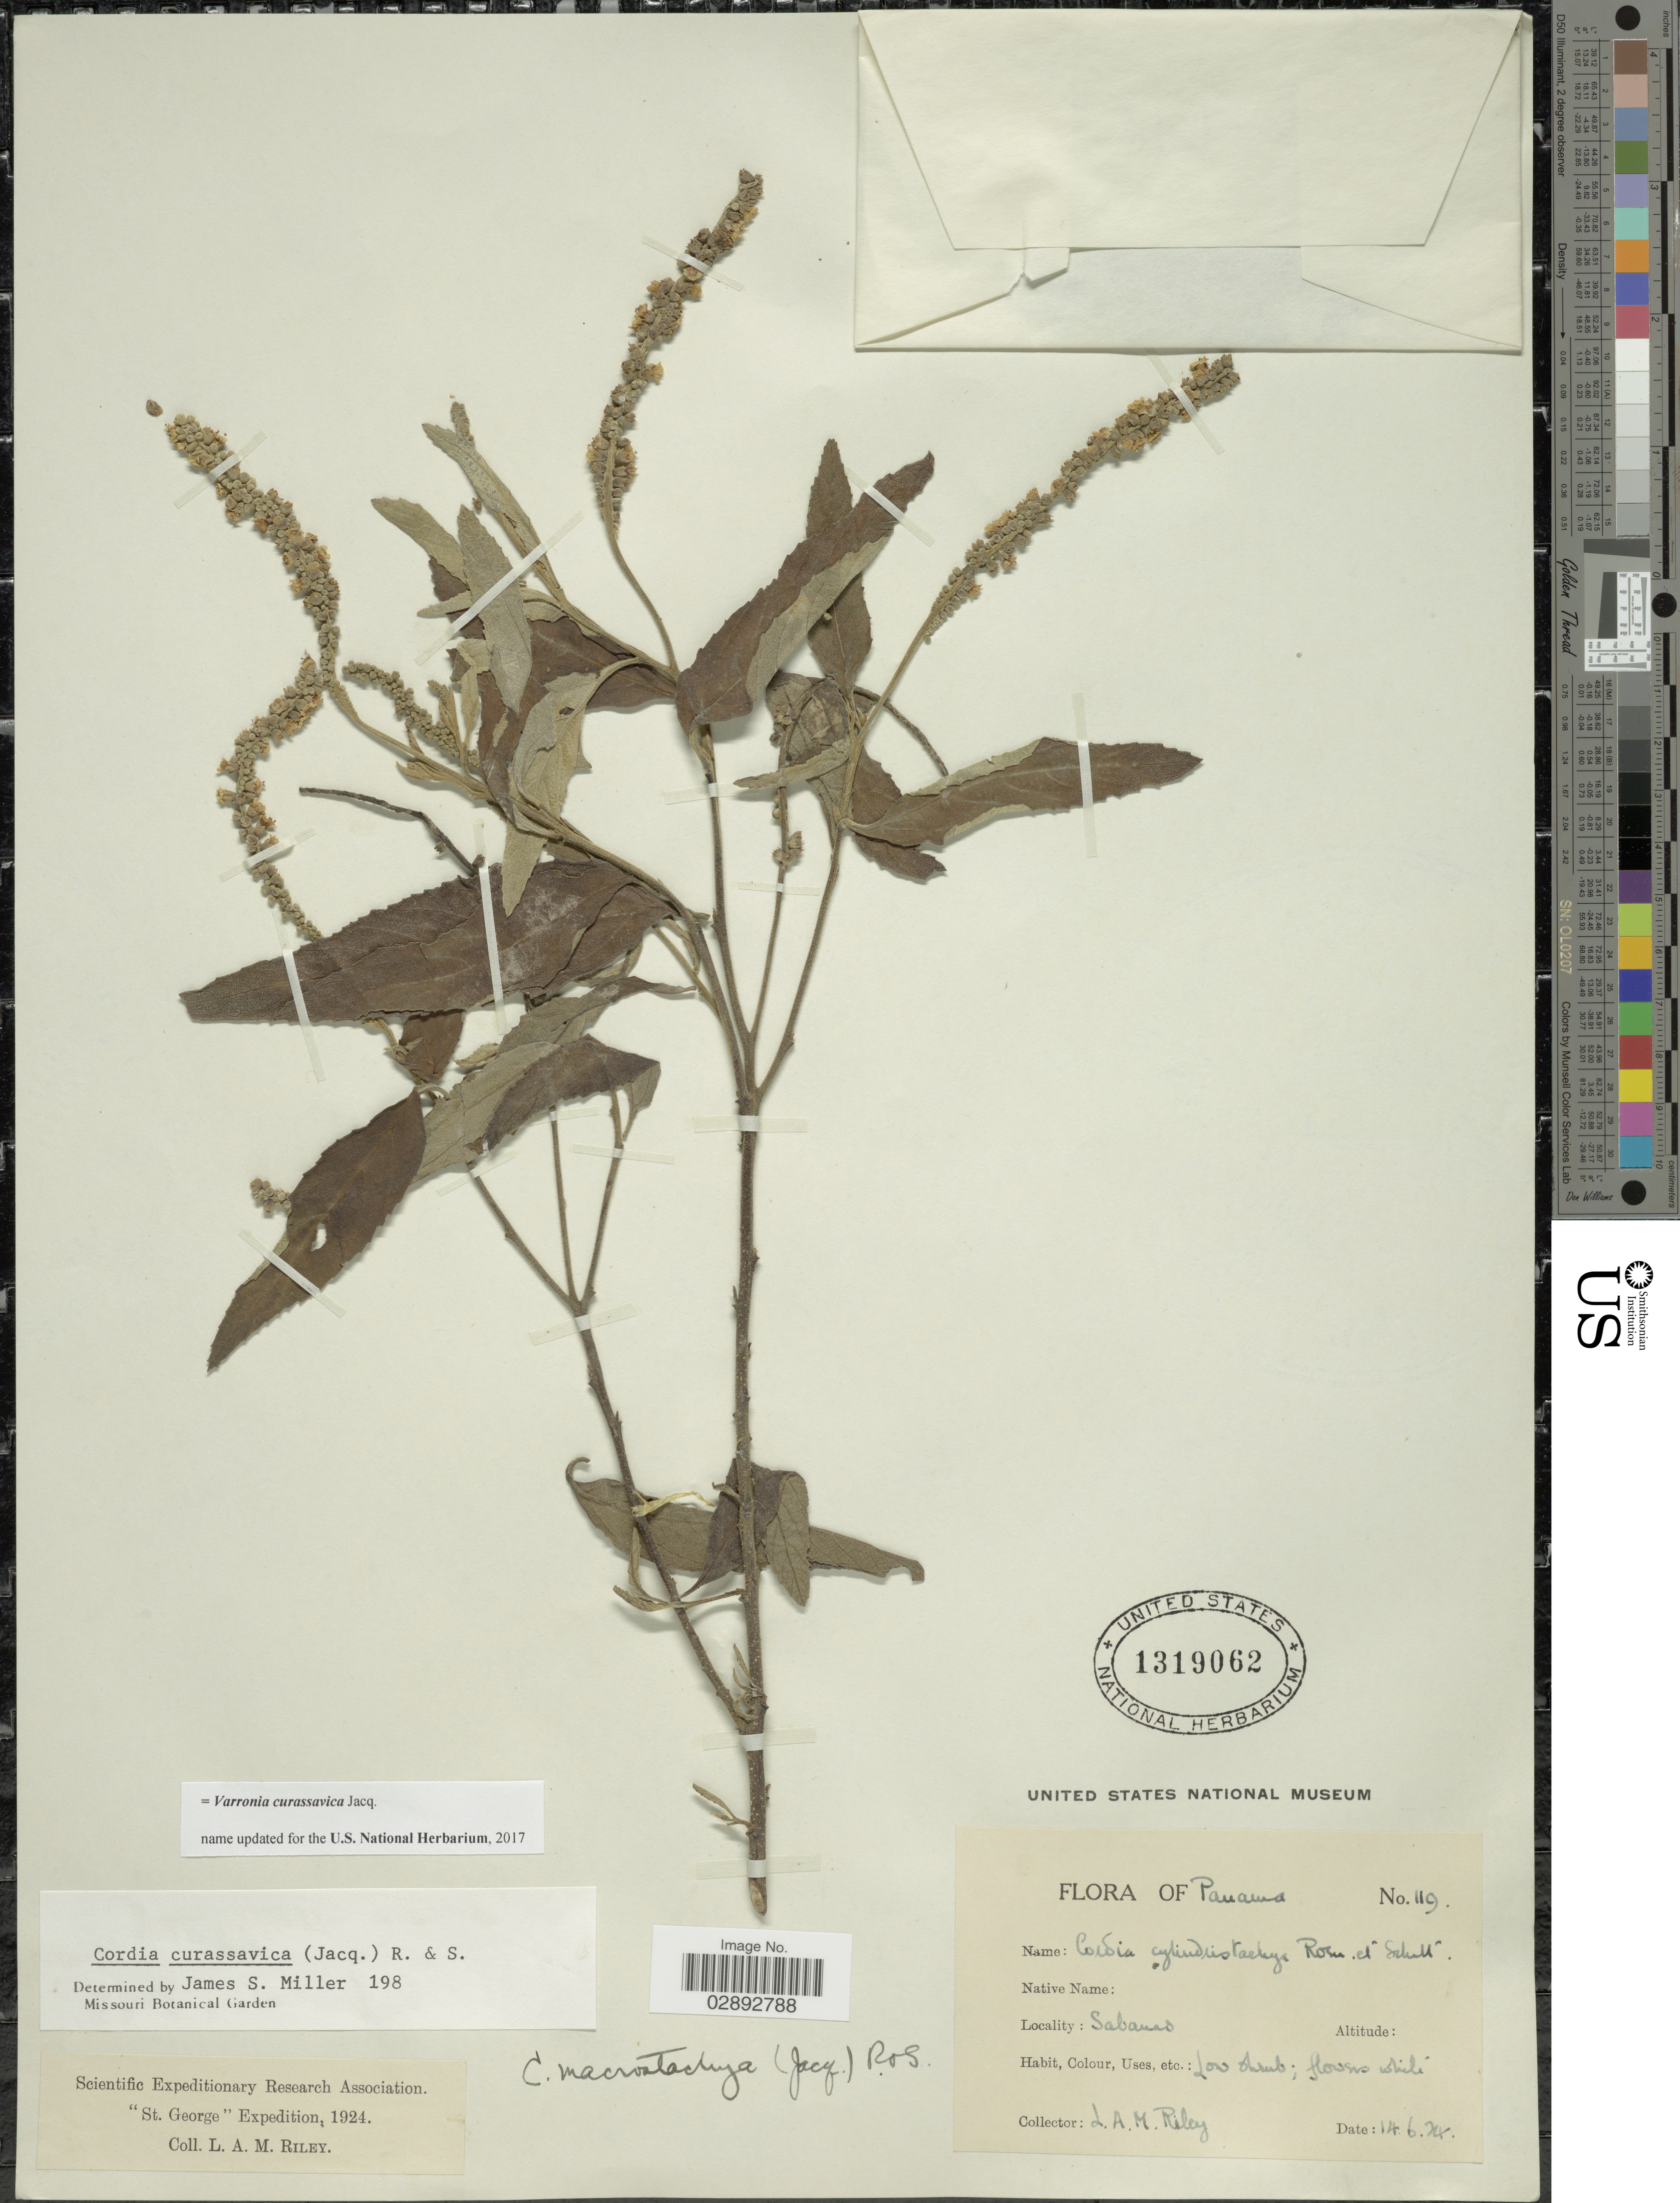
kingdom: Plantae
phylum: Tracheophyta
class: Magnoliopsida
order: Boraginales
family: Cordiaceae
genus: Varronia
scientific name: Varronia curassavica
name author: Jacq.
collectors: L. A. M. Riley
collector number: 119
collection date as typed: Transcribed d/m/y: 14/6/24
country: Panama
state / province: Panamá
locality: Sabanas.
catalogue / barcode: US 1319062